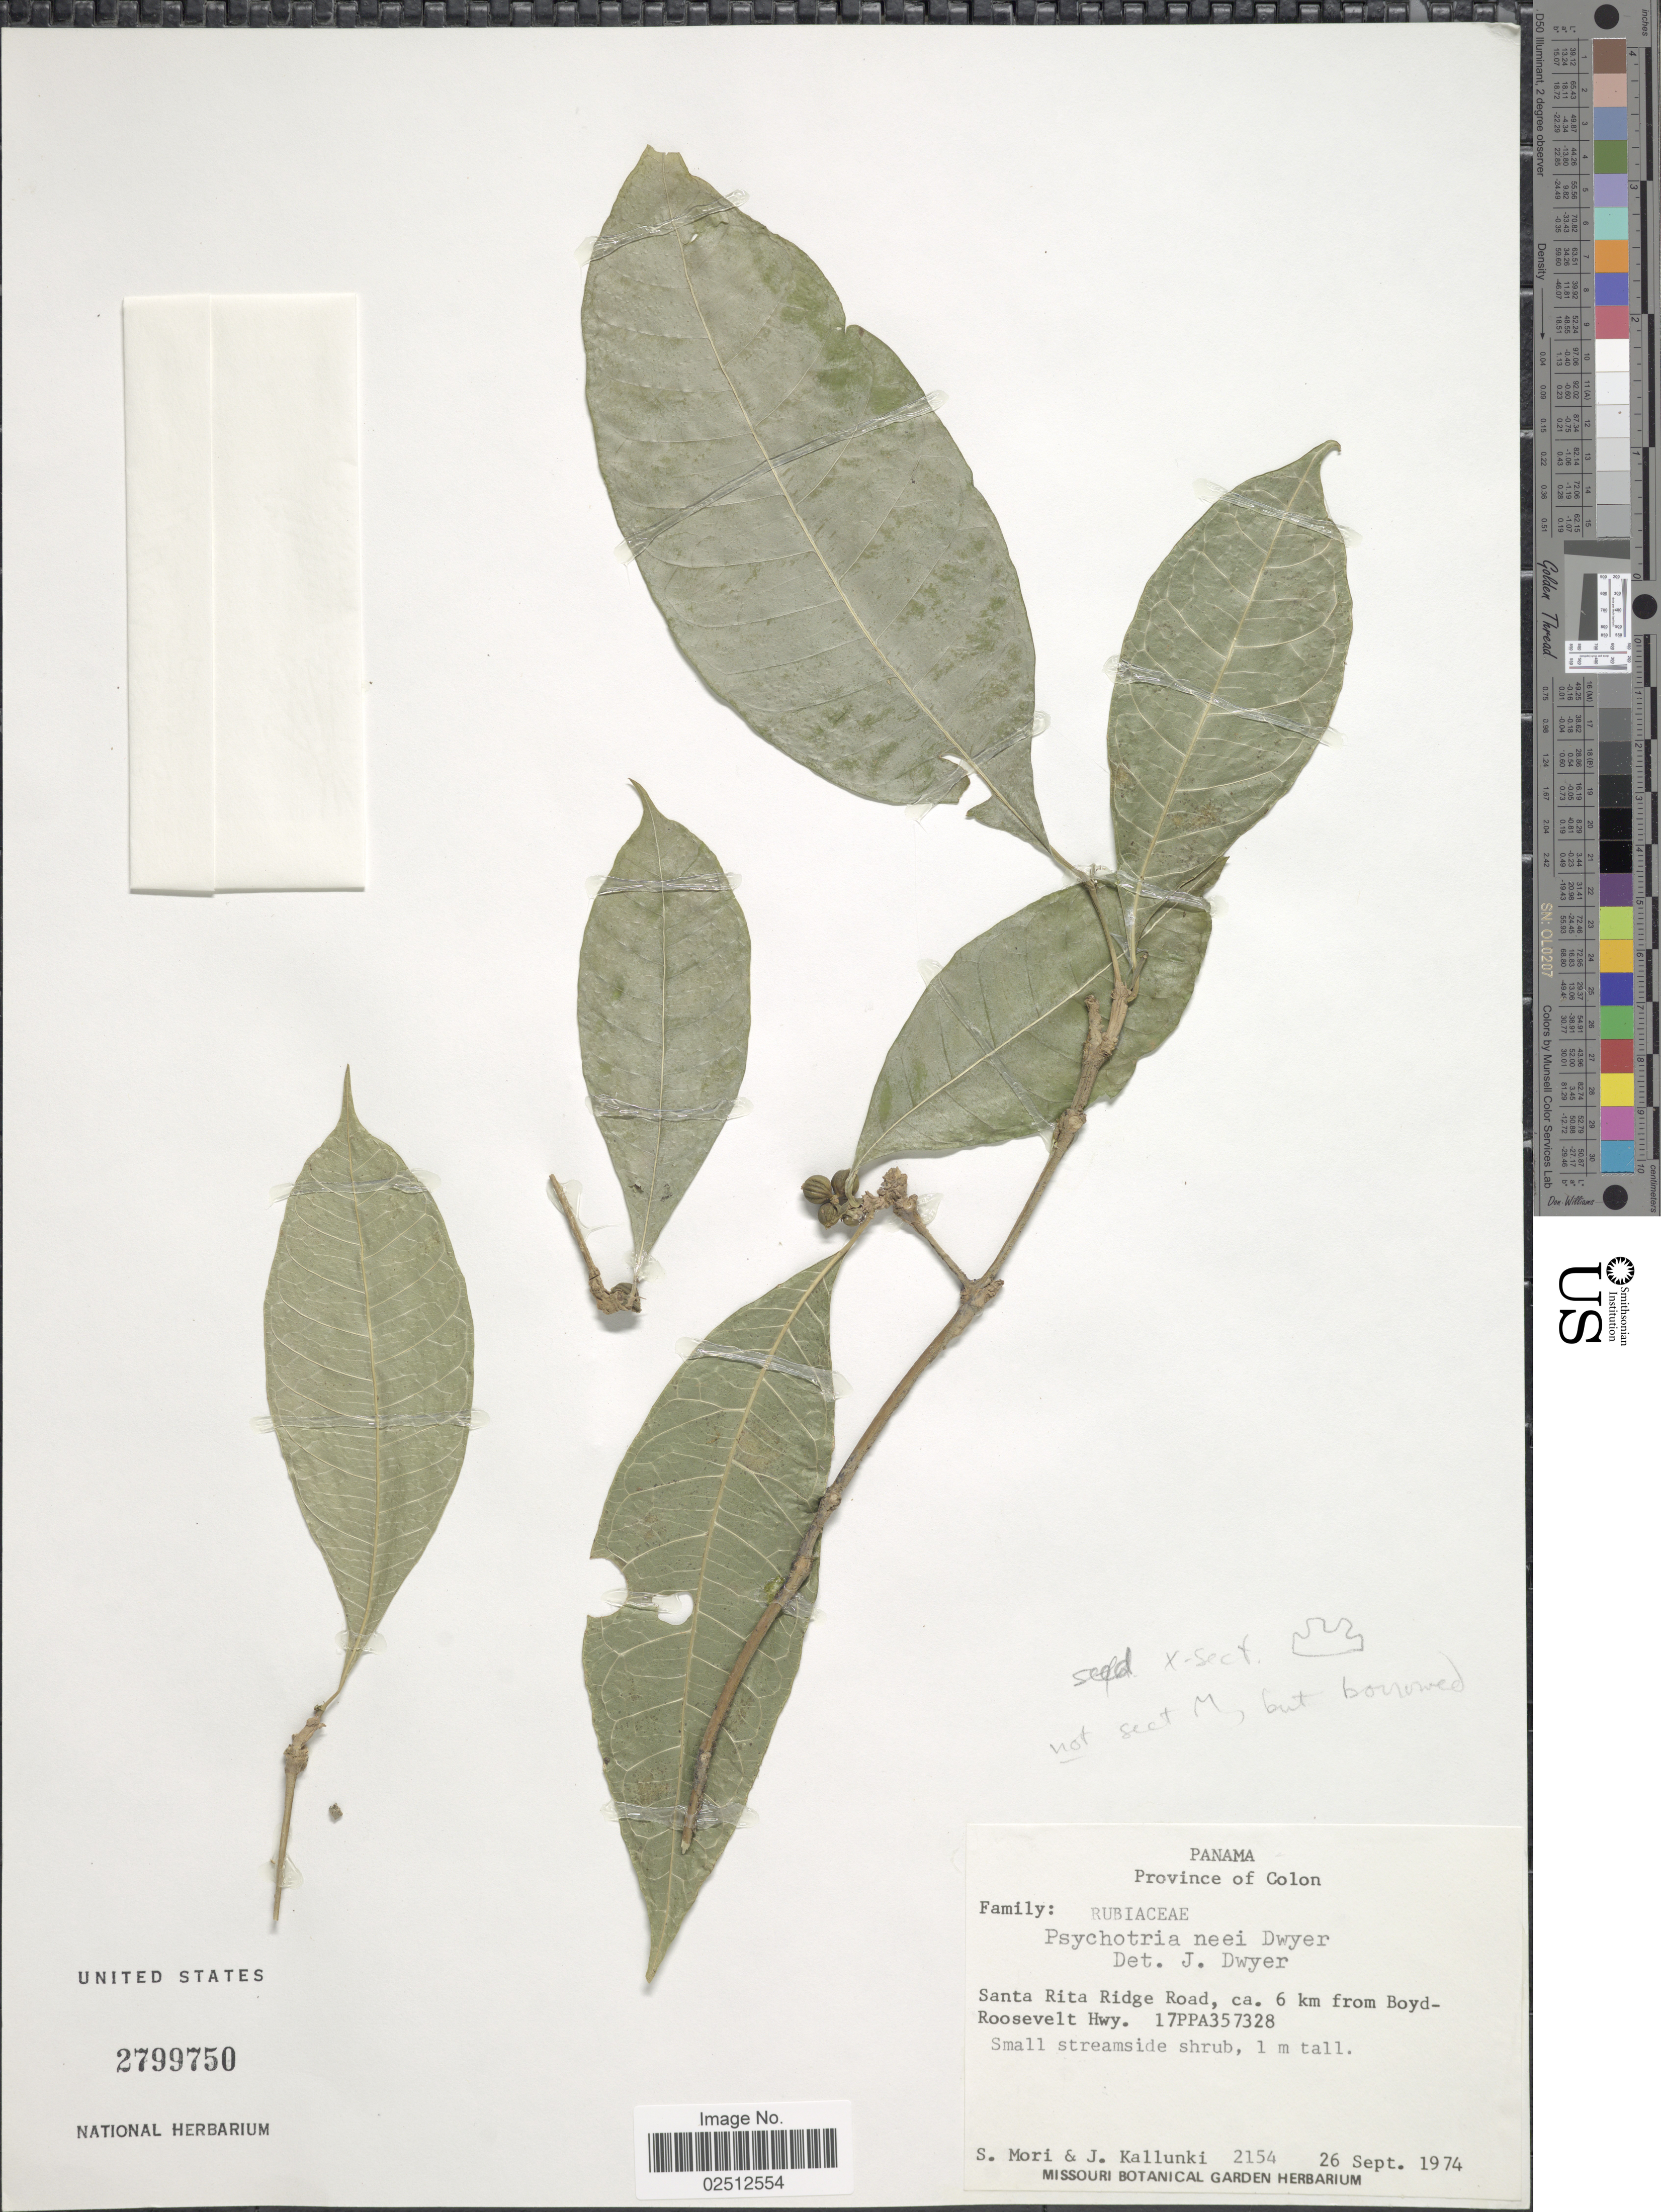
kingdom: Plantae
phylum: Tracheophyta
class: Magnoliopsida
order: Gentianales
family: Rubiaceae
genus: Psychotria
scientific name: Psychotria neei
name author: Dwyer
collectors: S. Mori & J. Kallunki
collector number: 2154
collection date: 1974-09-26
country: Panama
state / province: Colón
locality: Santa Rita Ridge Road, 6 km from Boyd Roosevelt Hwy. 17PPA357328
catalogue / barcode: US 2799750